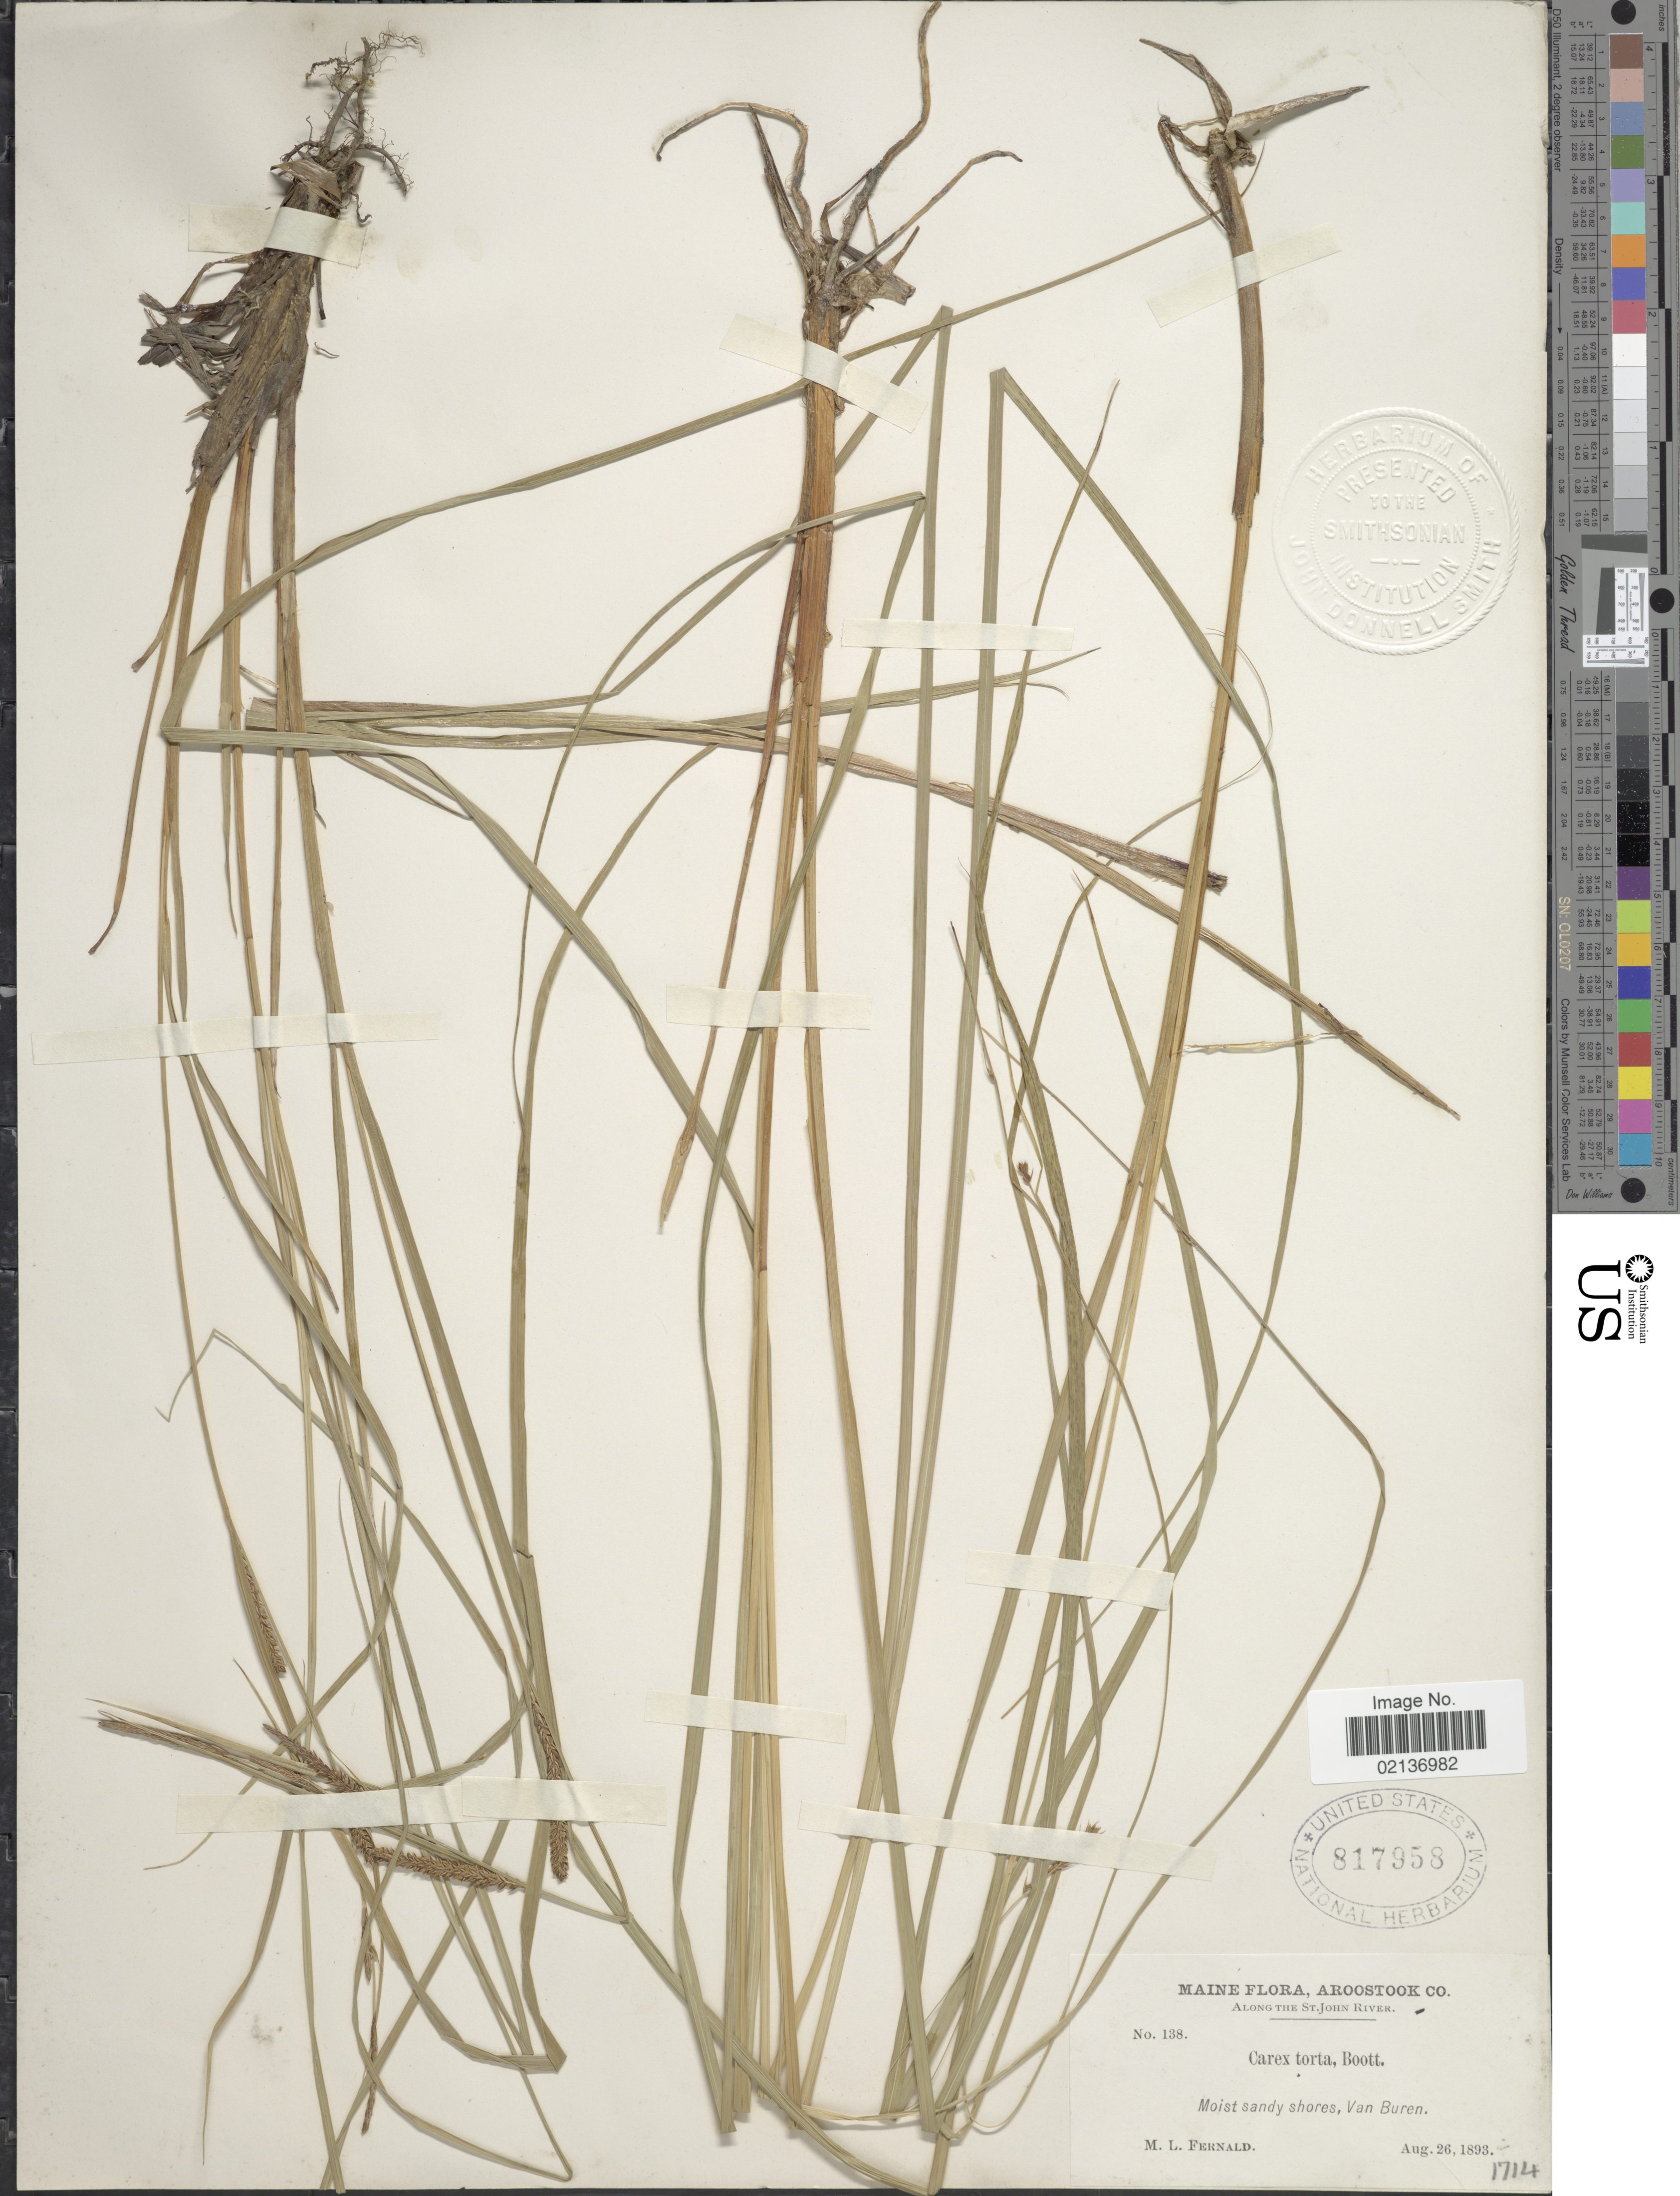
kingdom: Plantae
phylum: Tracheophyta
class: Liliopsida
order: Poales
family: Cyperaceae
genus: Carex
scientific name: Carex torta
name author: Boott ex Tuck.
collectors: M. L. Fernald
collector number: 138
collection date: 1893-08-26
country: United States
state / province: Maine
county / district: Aroostook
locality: Aroostook Co, along the St. John River, Van Buren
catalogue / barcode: US 817958